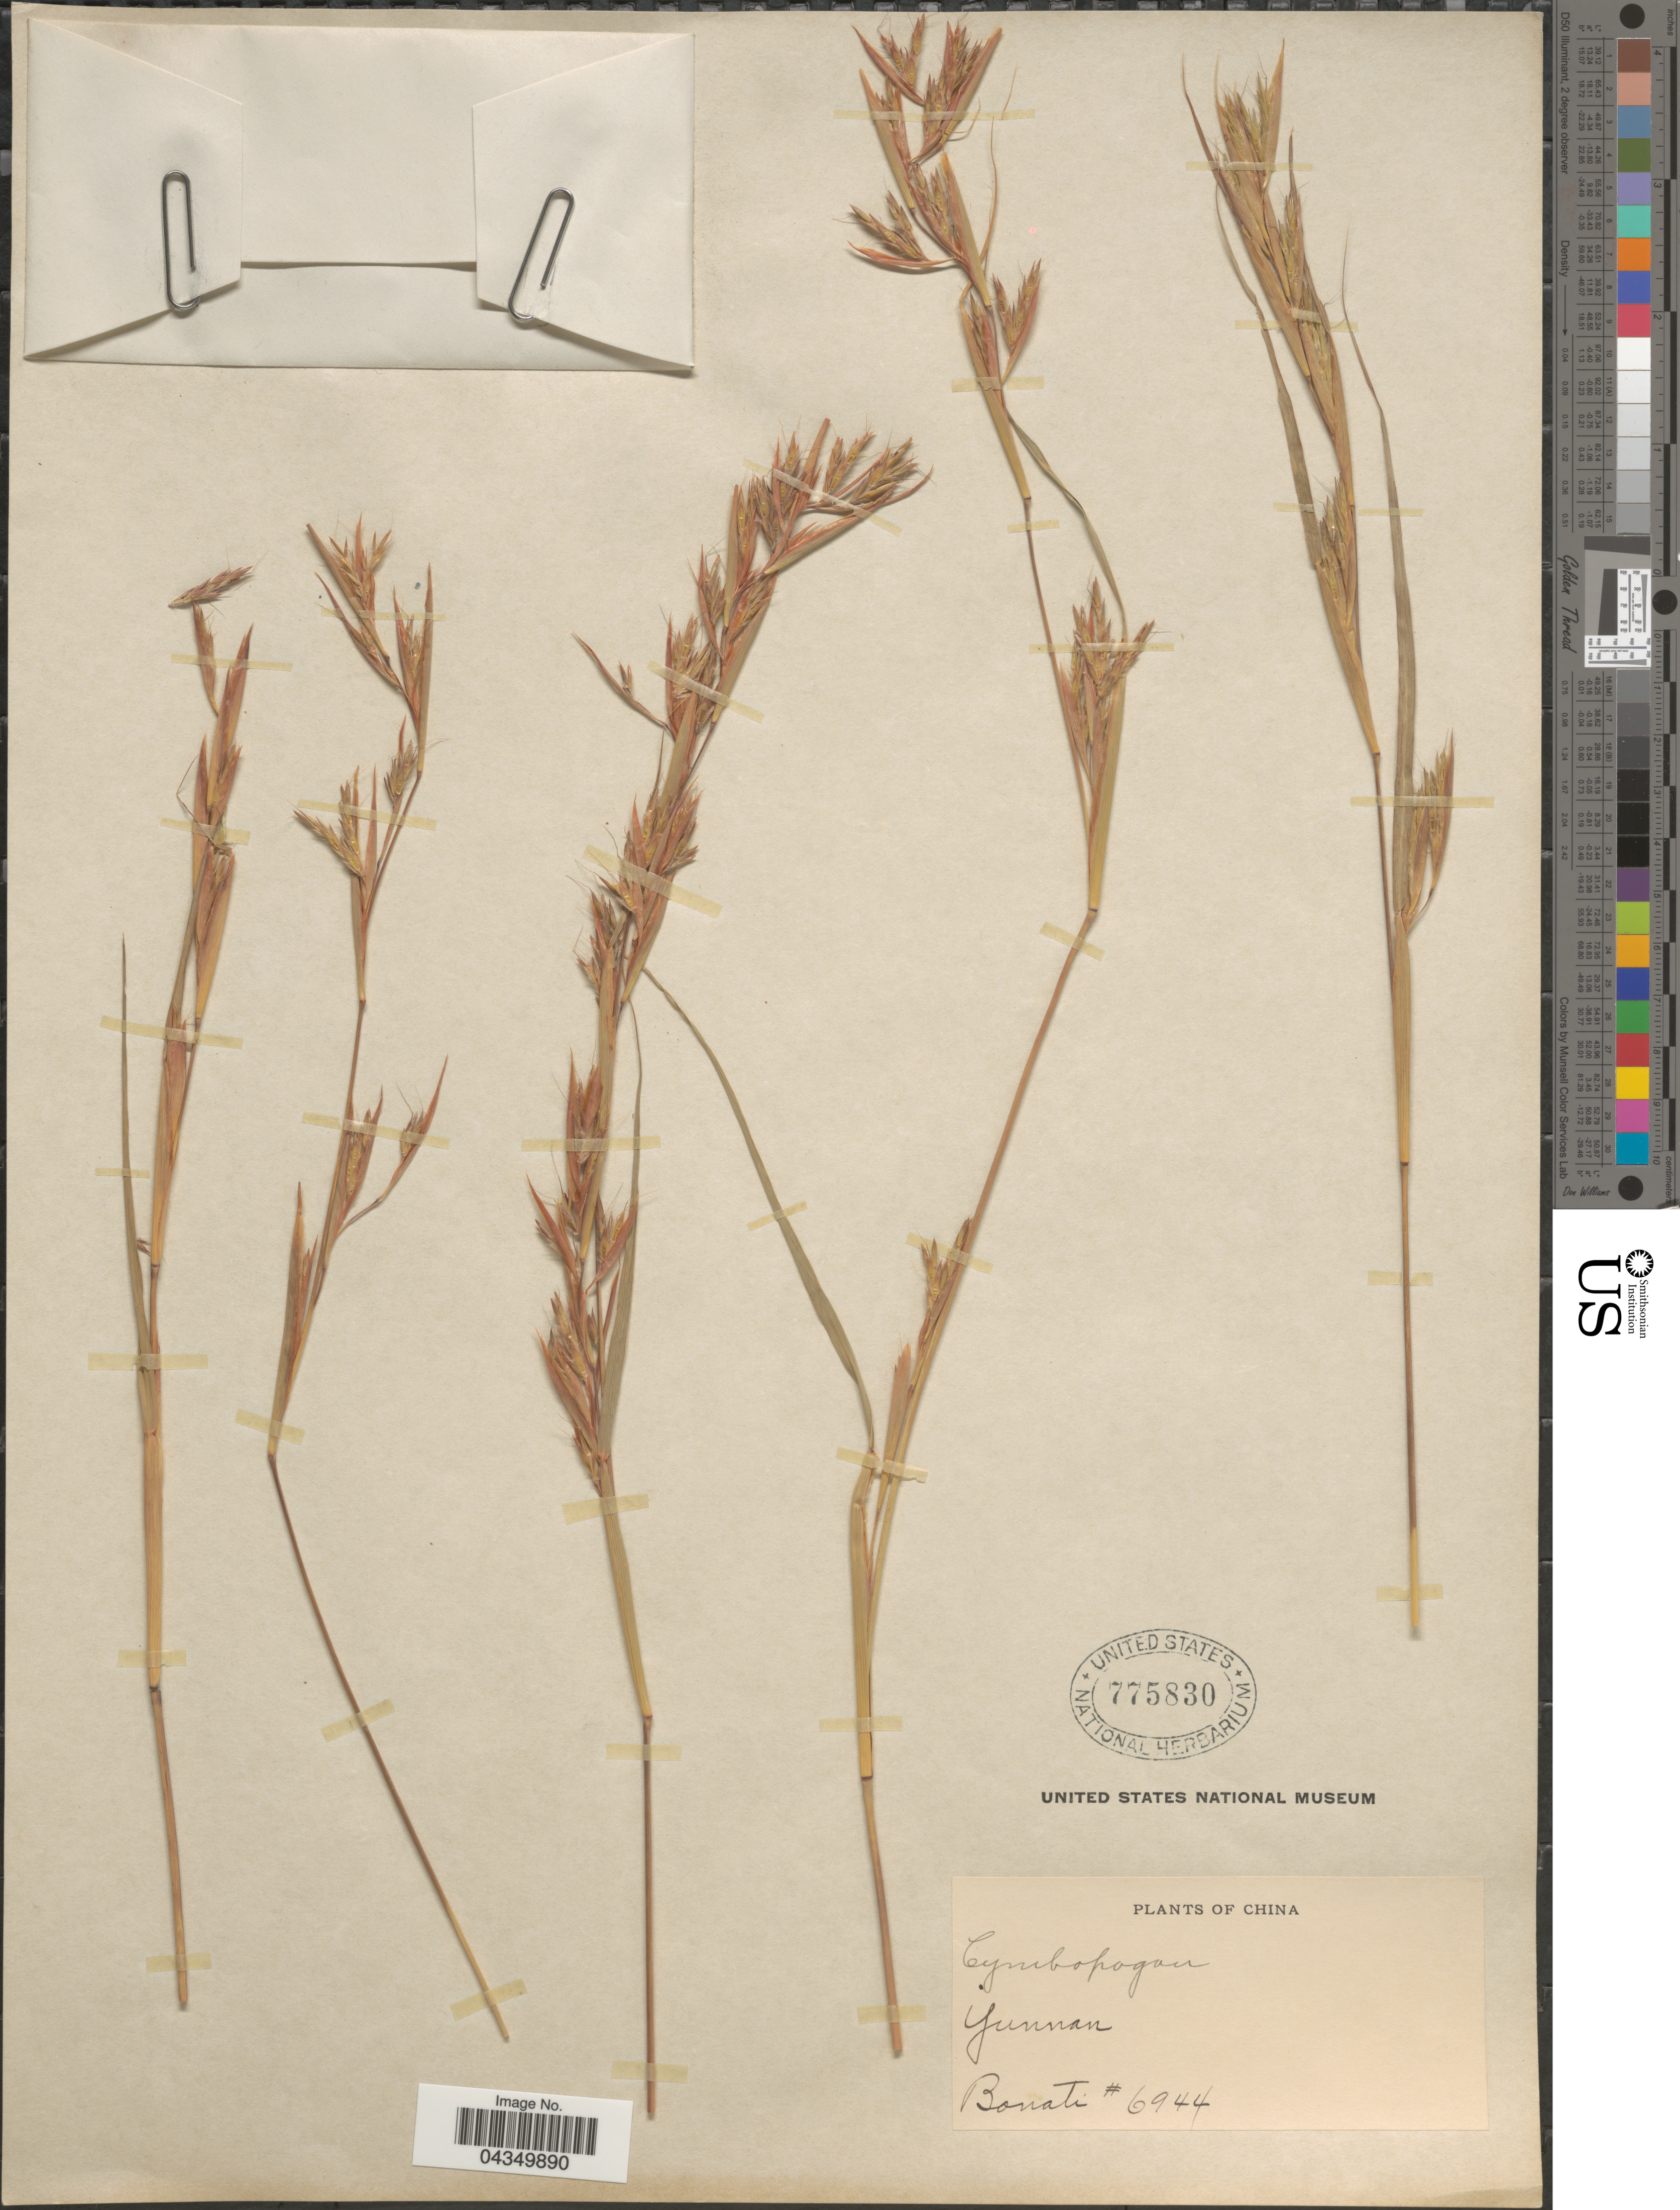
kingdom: Plantae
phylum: Tracheophyta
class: Liliopsida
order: Poales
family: Poaceae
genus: Cymbopogon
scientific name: Cymbopogon distans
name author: (Nees ex Steud.) Willd.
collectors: -. Bonati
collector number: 6944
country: China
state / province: Yunnan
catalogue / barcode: US 775830